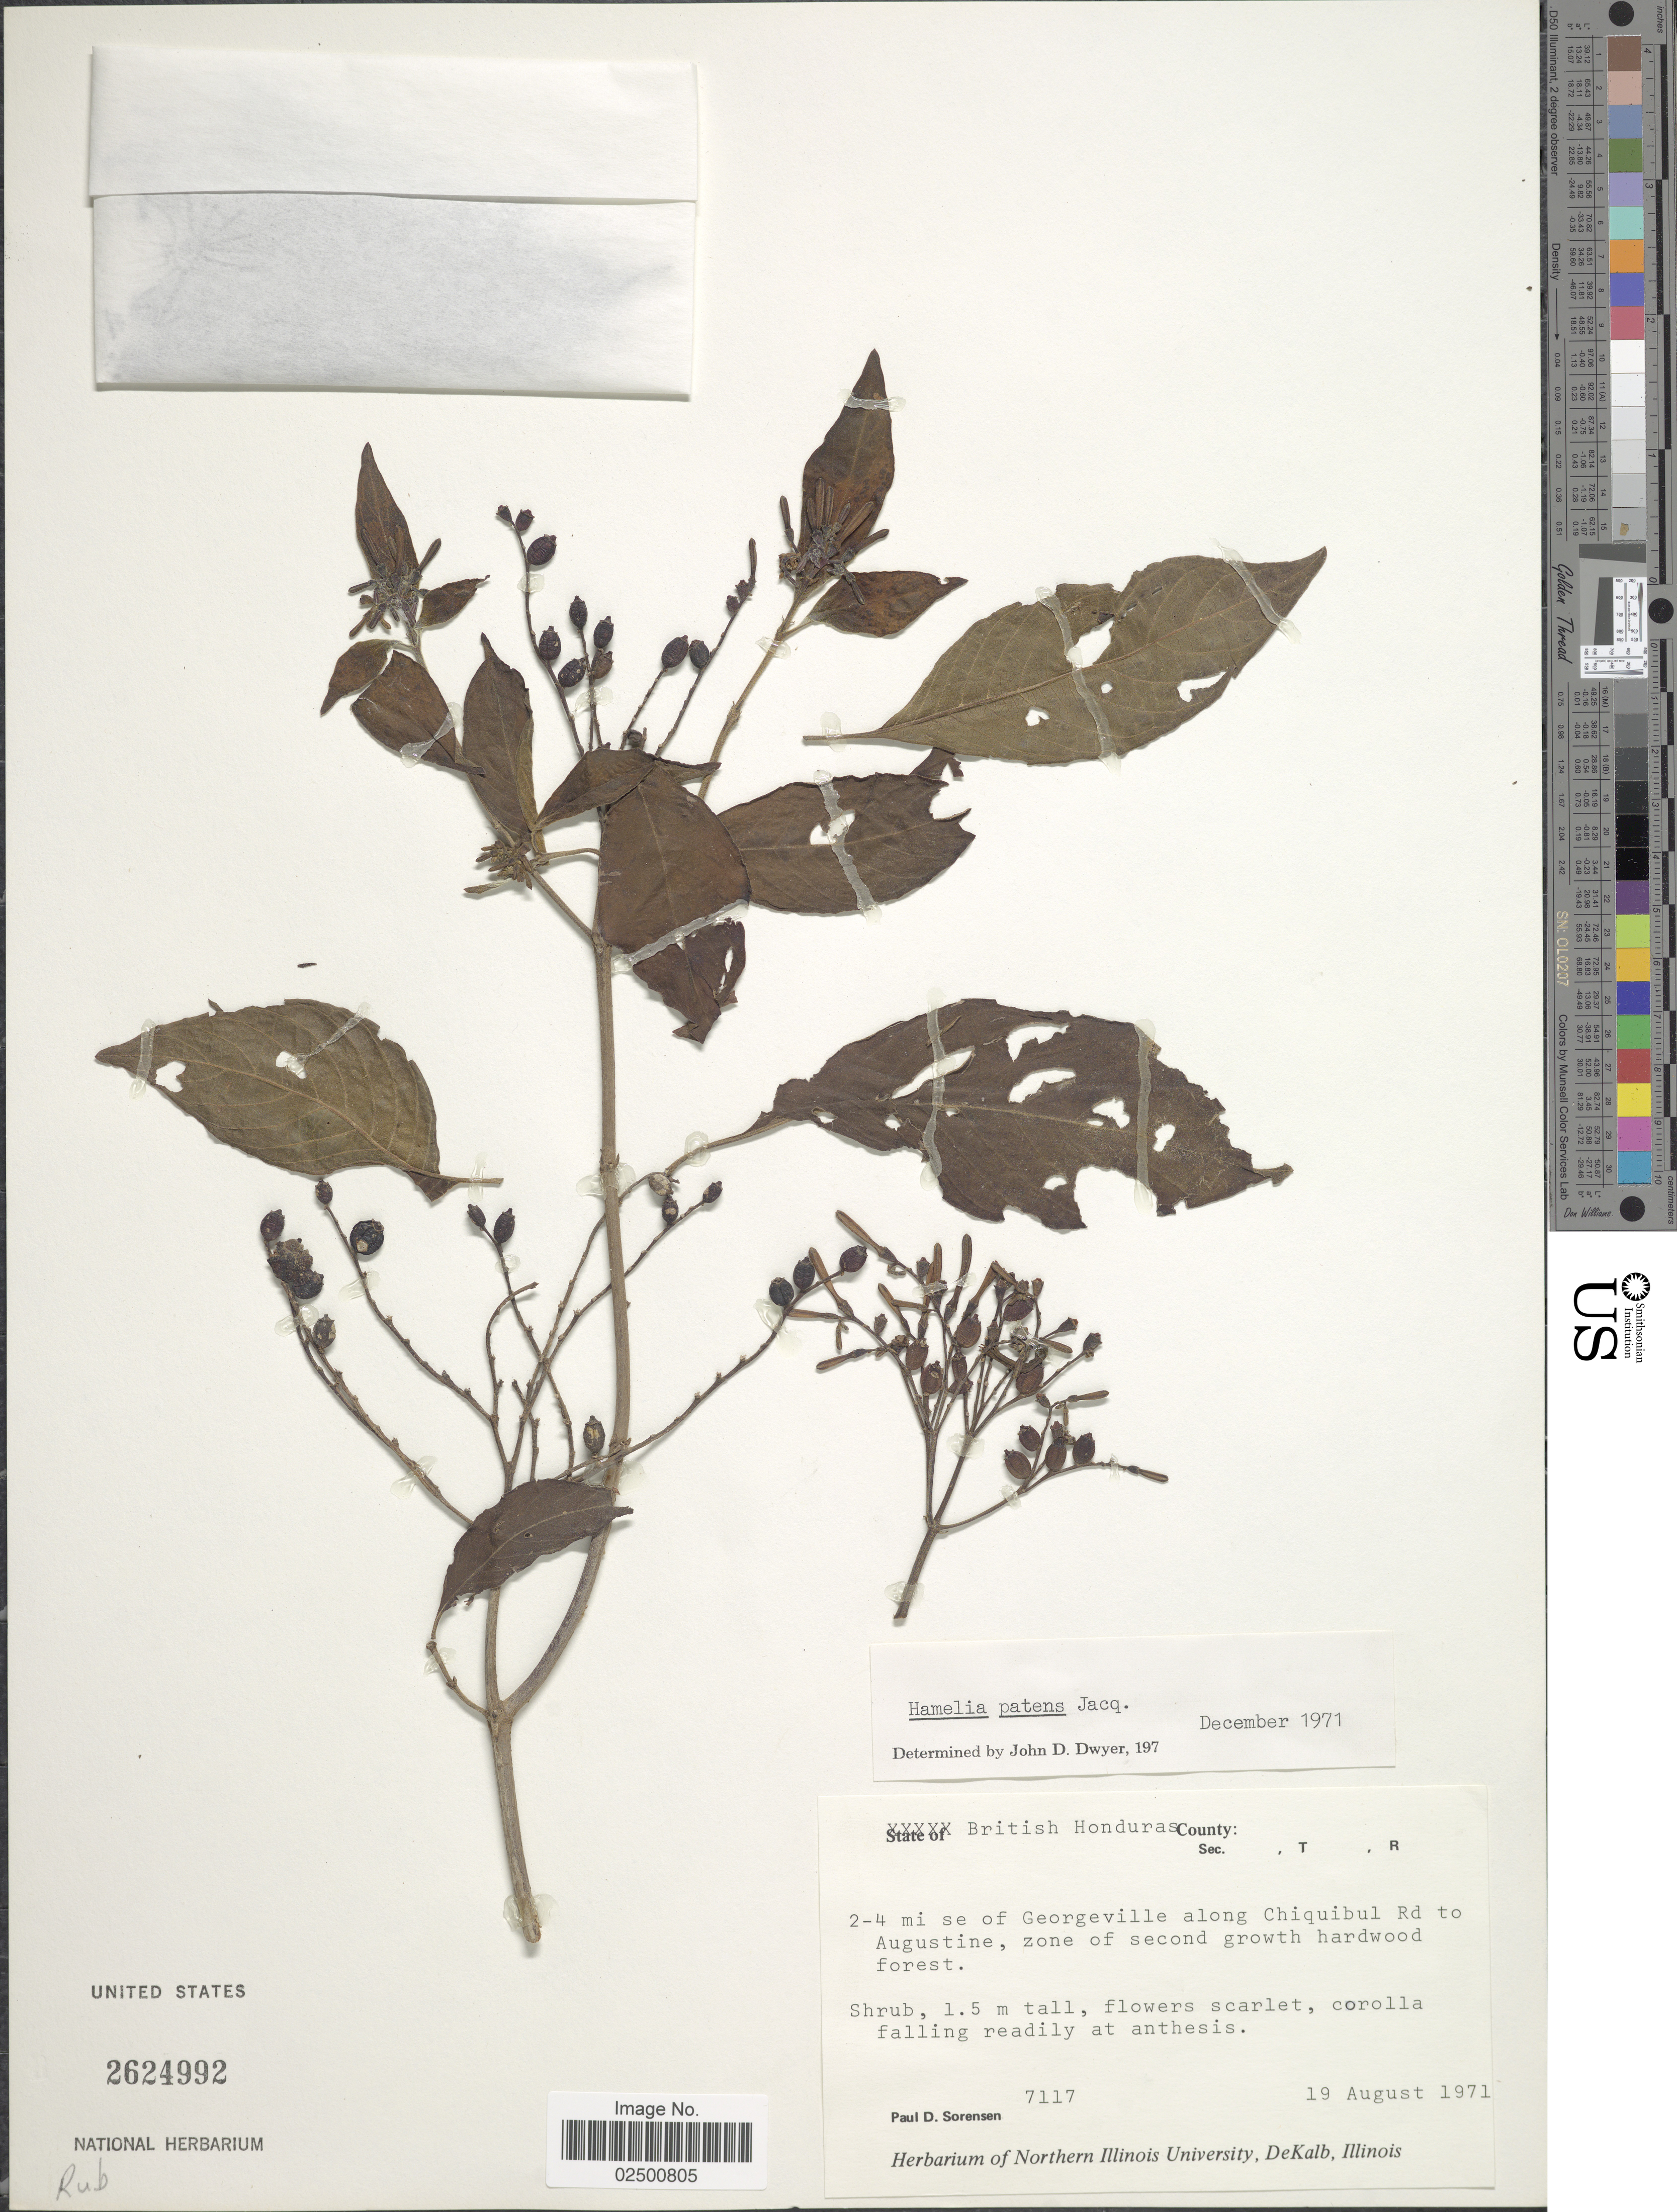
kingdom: Plantae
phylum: Tracheophyta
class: Magnoliopsida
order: Gentianales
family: Rubiaceae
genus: Hamelia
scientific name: Hamelia patens var. patens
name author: Jacq.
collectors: P. Sorensen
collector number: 7117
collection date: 1971-08-19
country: Belize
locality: British Honduras. 2-4 mi se of Georgeville along Chiquibul Rd to Augustine, zone of second growth hardwood forest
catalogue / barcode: US 2624992